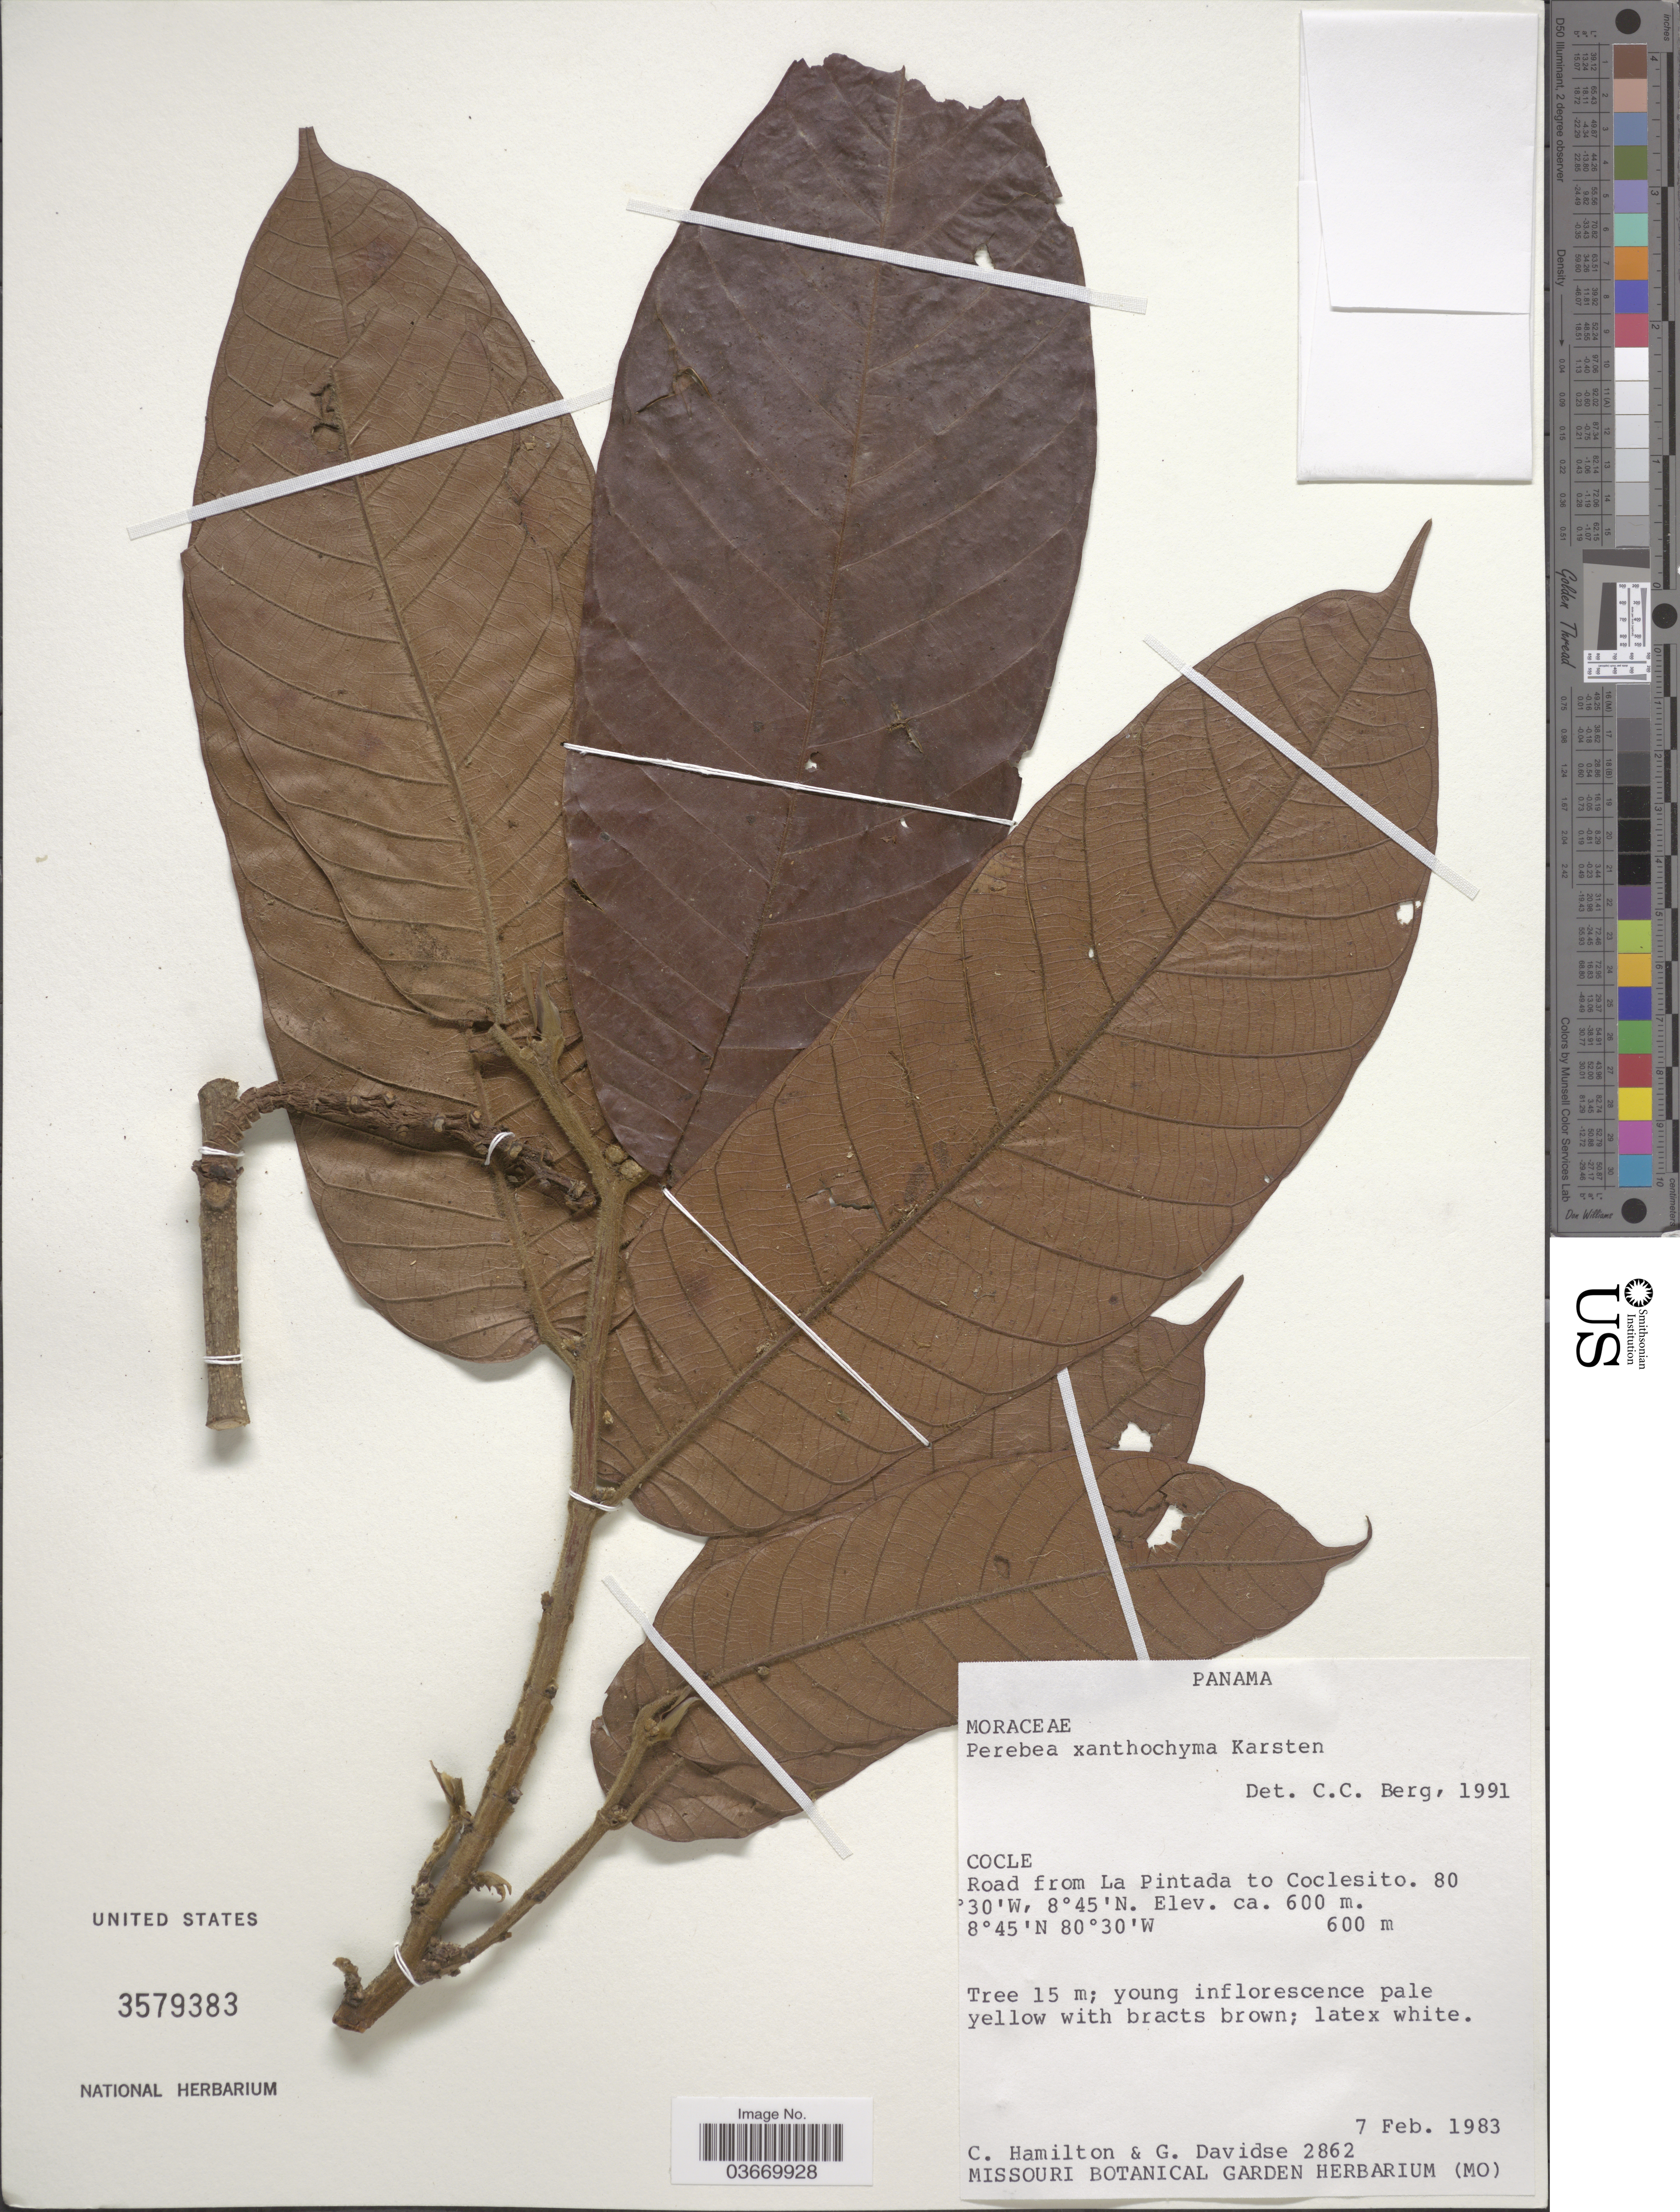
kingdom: Plantae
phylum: Tracheophyta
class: Magnoliopsida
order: Rosales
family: Moraceae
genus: Perebea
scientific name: Perebea xanthochyma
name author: H. Karst.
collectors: C. Hamilton & G. Davidse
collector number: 2862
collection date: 1983-02-07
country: Panama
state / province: Cocle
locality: Road from La Pintada to Coclesito.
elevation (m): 600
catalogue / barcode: US 3579383